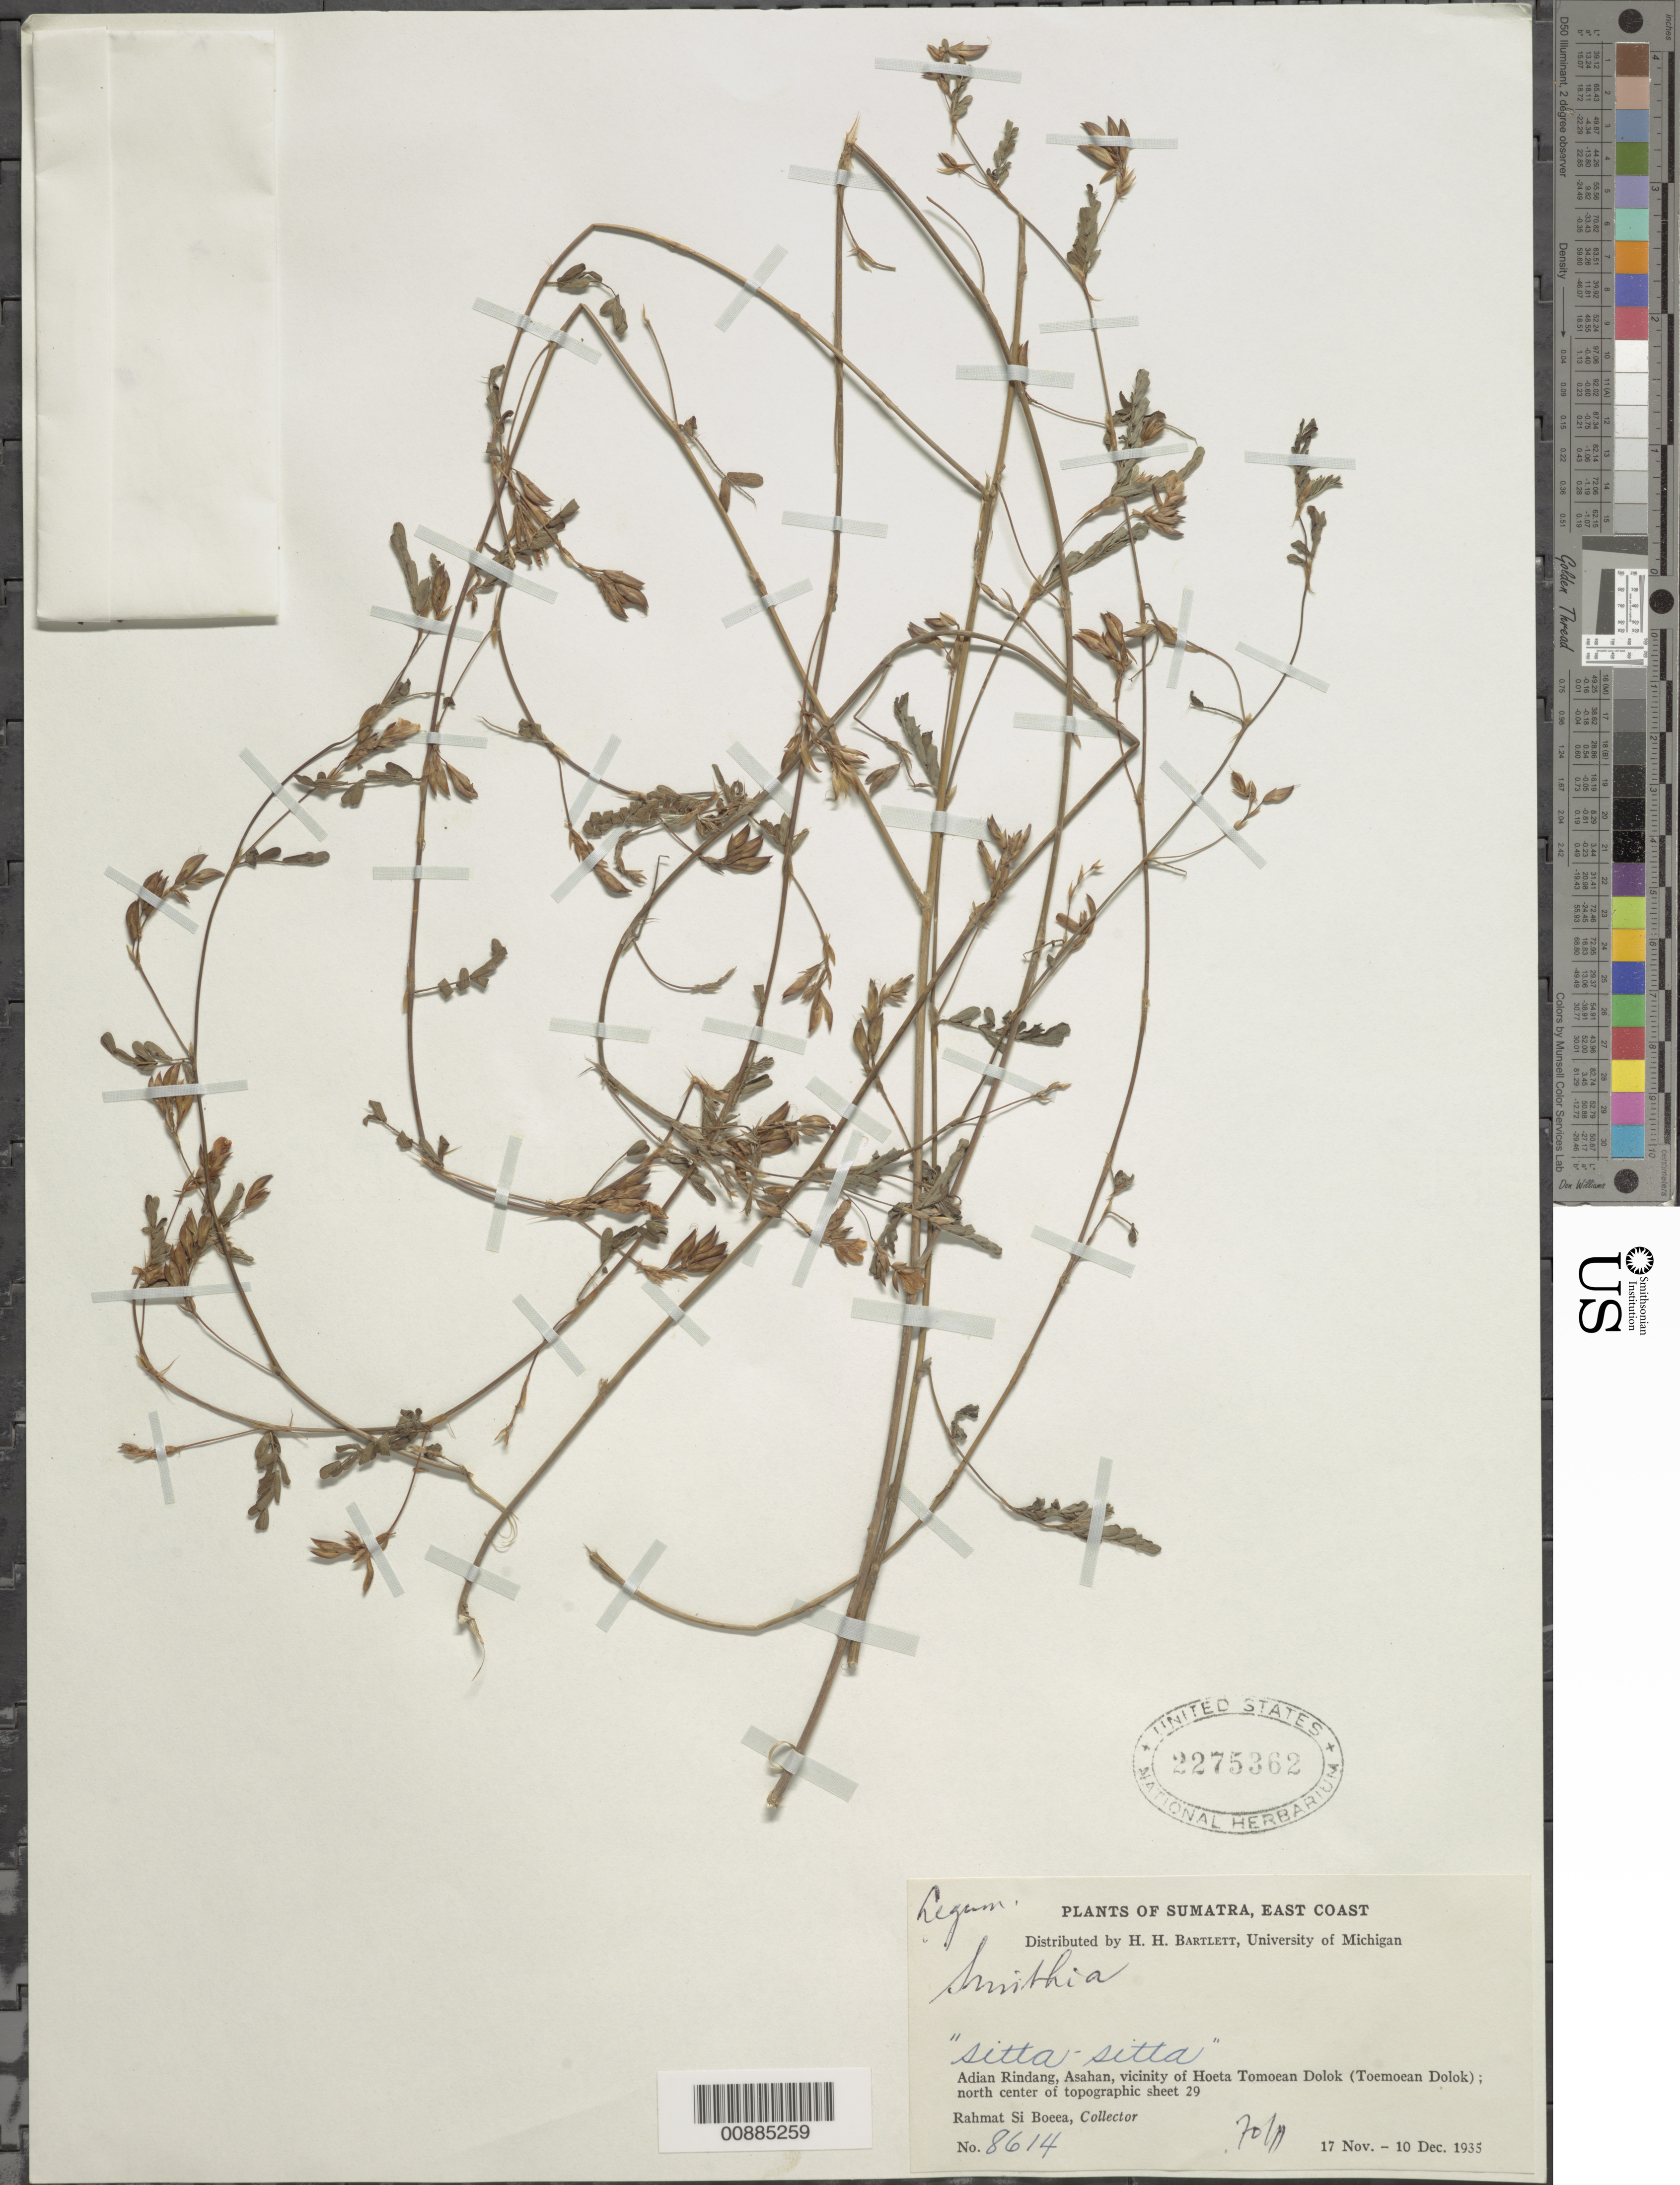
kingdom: Plantae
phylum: Tracheophyta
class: Magnoliopsida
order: Fabales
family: Fabaceae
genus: Smithia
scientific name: Smithia sensitiva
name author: Aiton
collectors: Rahmat Si Boeea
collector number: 8614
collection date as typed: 17 Nov 1935 to 10 Dec 1935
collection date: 1935-11-17/1935-12-10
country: Indonesia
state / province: Sumatra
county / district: Aceh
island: Sumatra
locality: Adian Rindang, Asahan, vicinity of Hoeta Tomoean Dolok.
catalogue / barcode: US 2275362